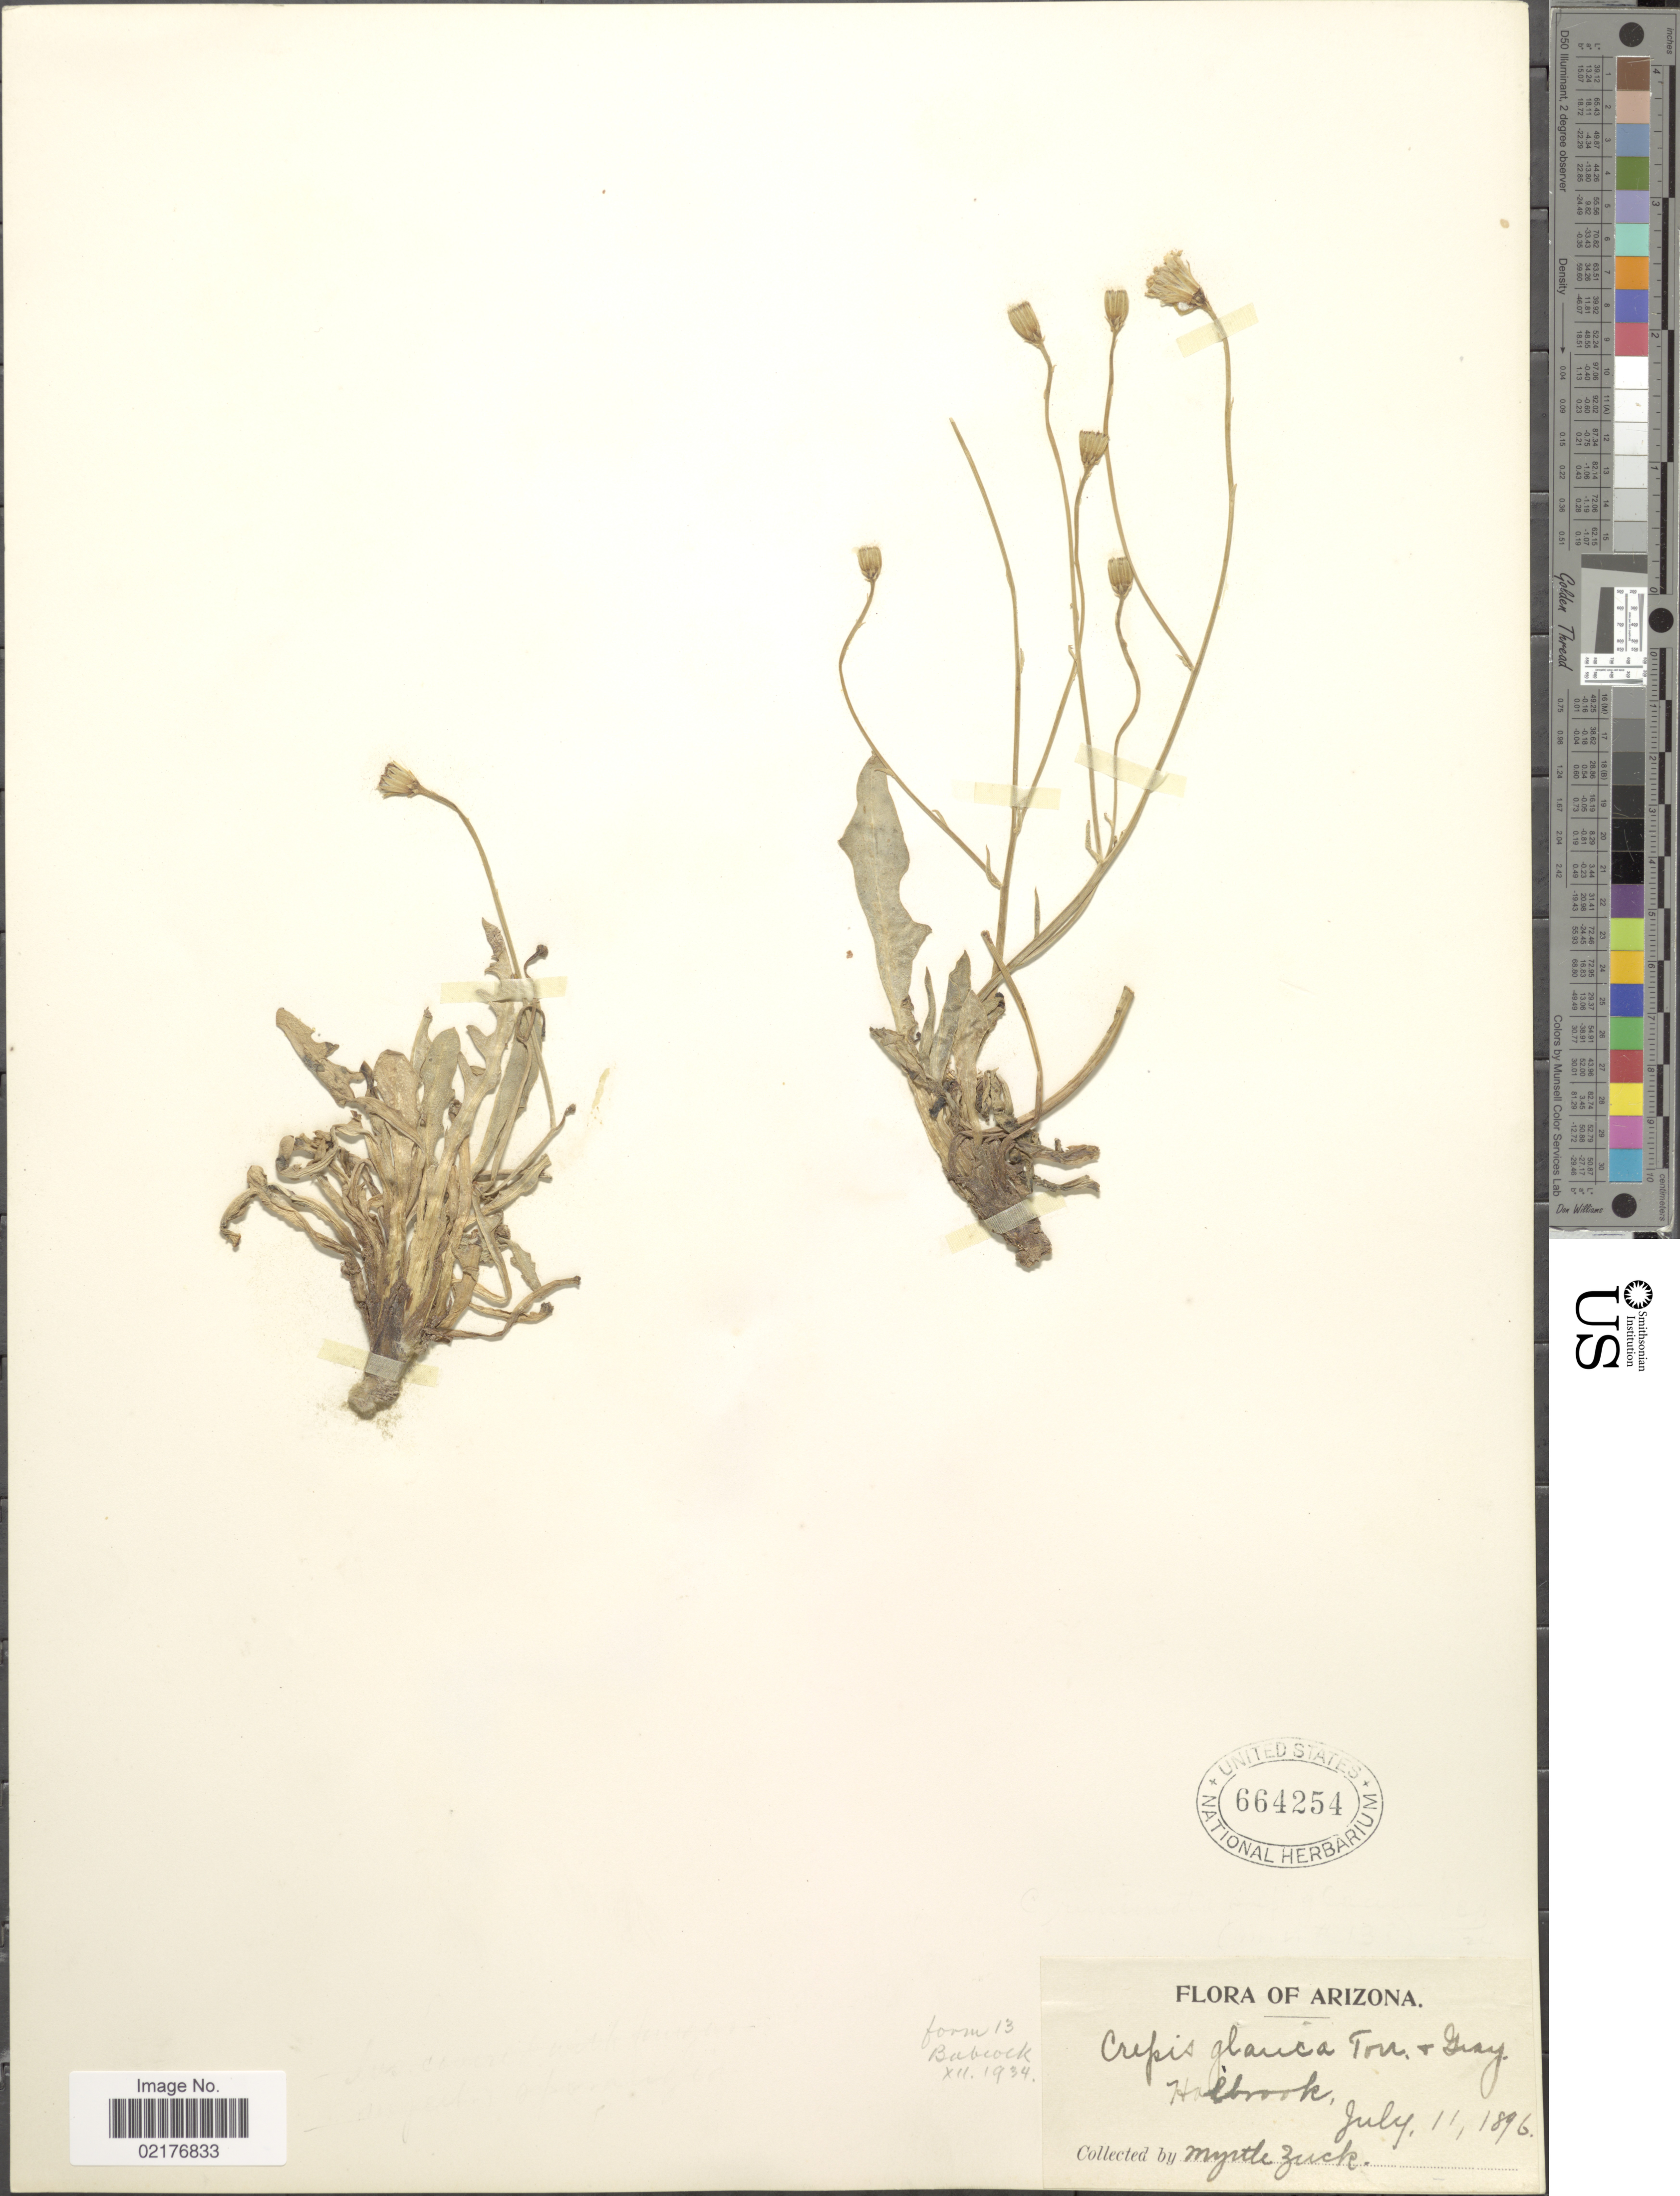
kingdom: Plantae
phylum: Tracheophyta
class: Magnoliopsida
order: Asterales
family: Asteraceae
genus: Askellia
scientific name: Askellia flexuosa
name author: (Ledeb.) W.A. Weber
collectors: M. Zuck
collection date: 1896-07-11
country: United States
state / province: Arizona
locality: Holbrook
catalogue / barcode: US 664254